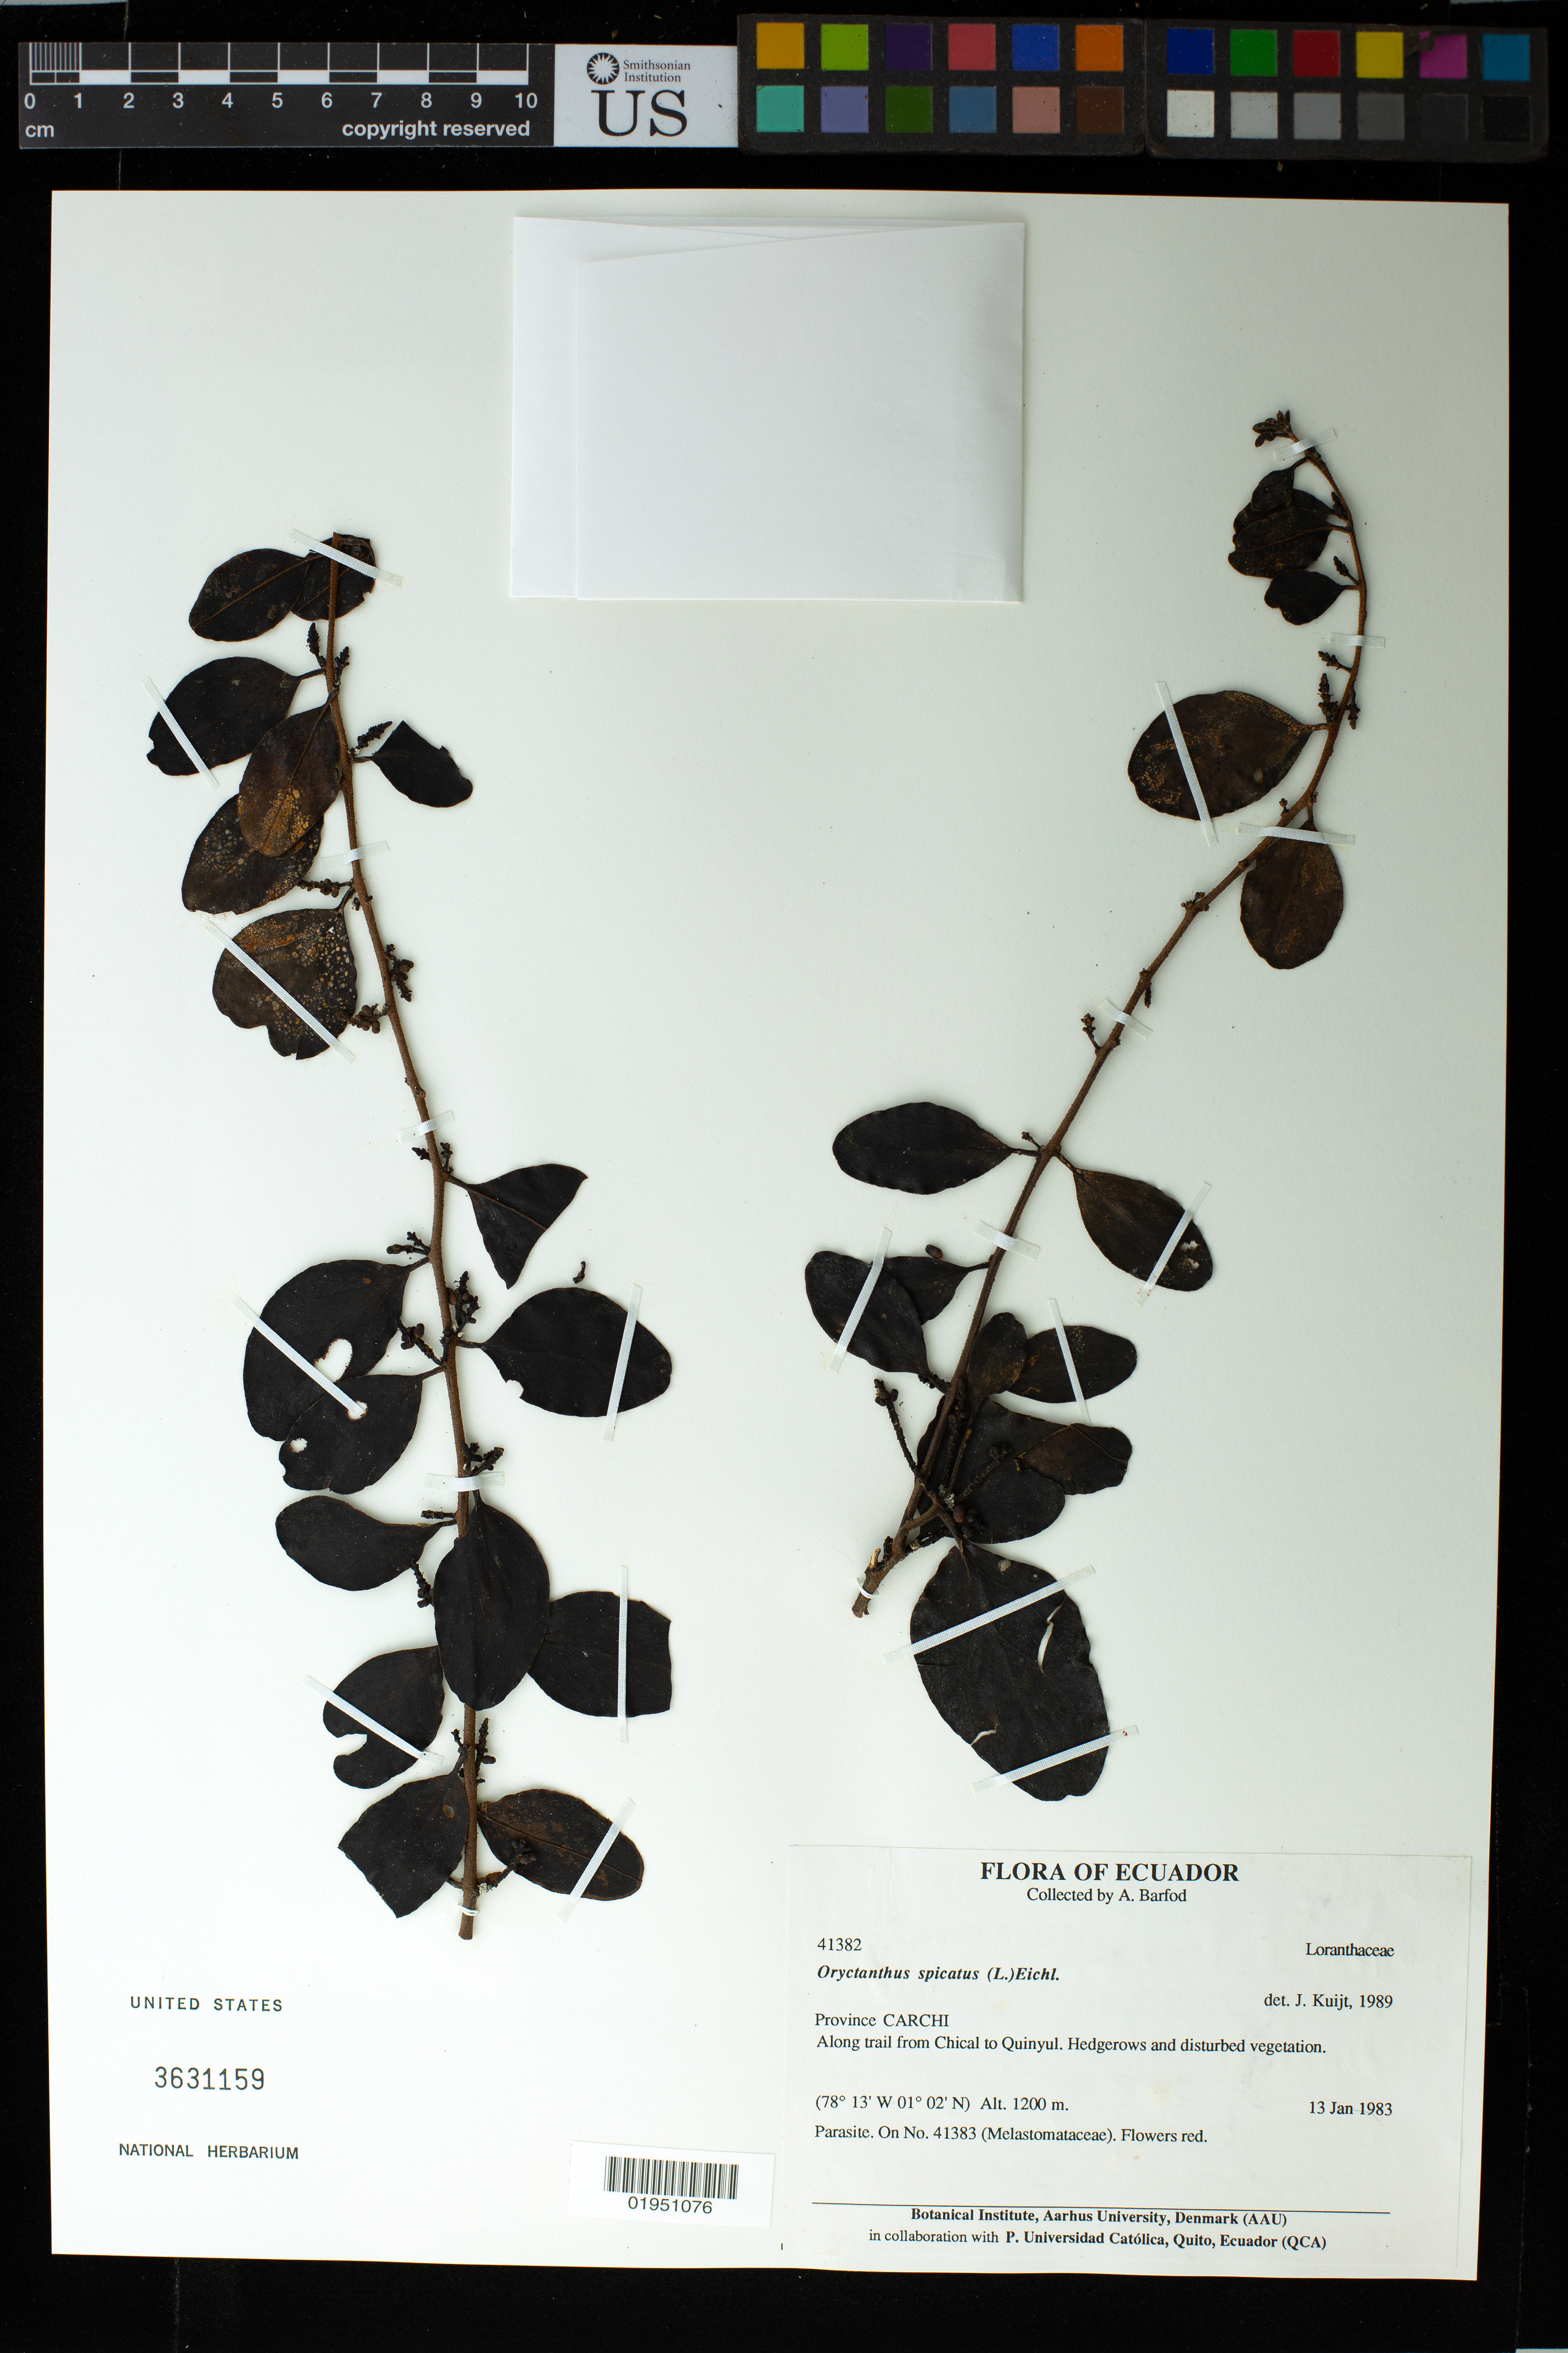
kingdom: Plantae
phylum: Tracheophyta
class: Magnoliopsida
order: Santalales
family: Loranthaceae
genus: Oryctanthus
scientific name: Oryctanthus spicatus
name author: (Jacq.) Eichler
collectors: A. S, Barfod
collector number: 41382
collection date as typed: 13 Jan 1983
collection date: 1983-01-13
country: Ecuador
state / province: Carchi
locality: Along Trail from Chical to Quinyul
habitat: Hedgerows and disturbed vegetation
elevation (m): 1200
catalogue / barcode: US 3631159